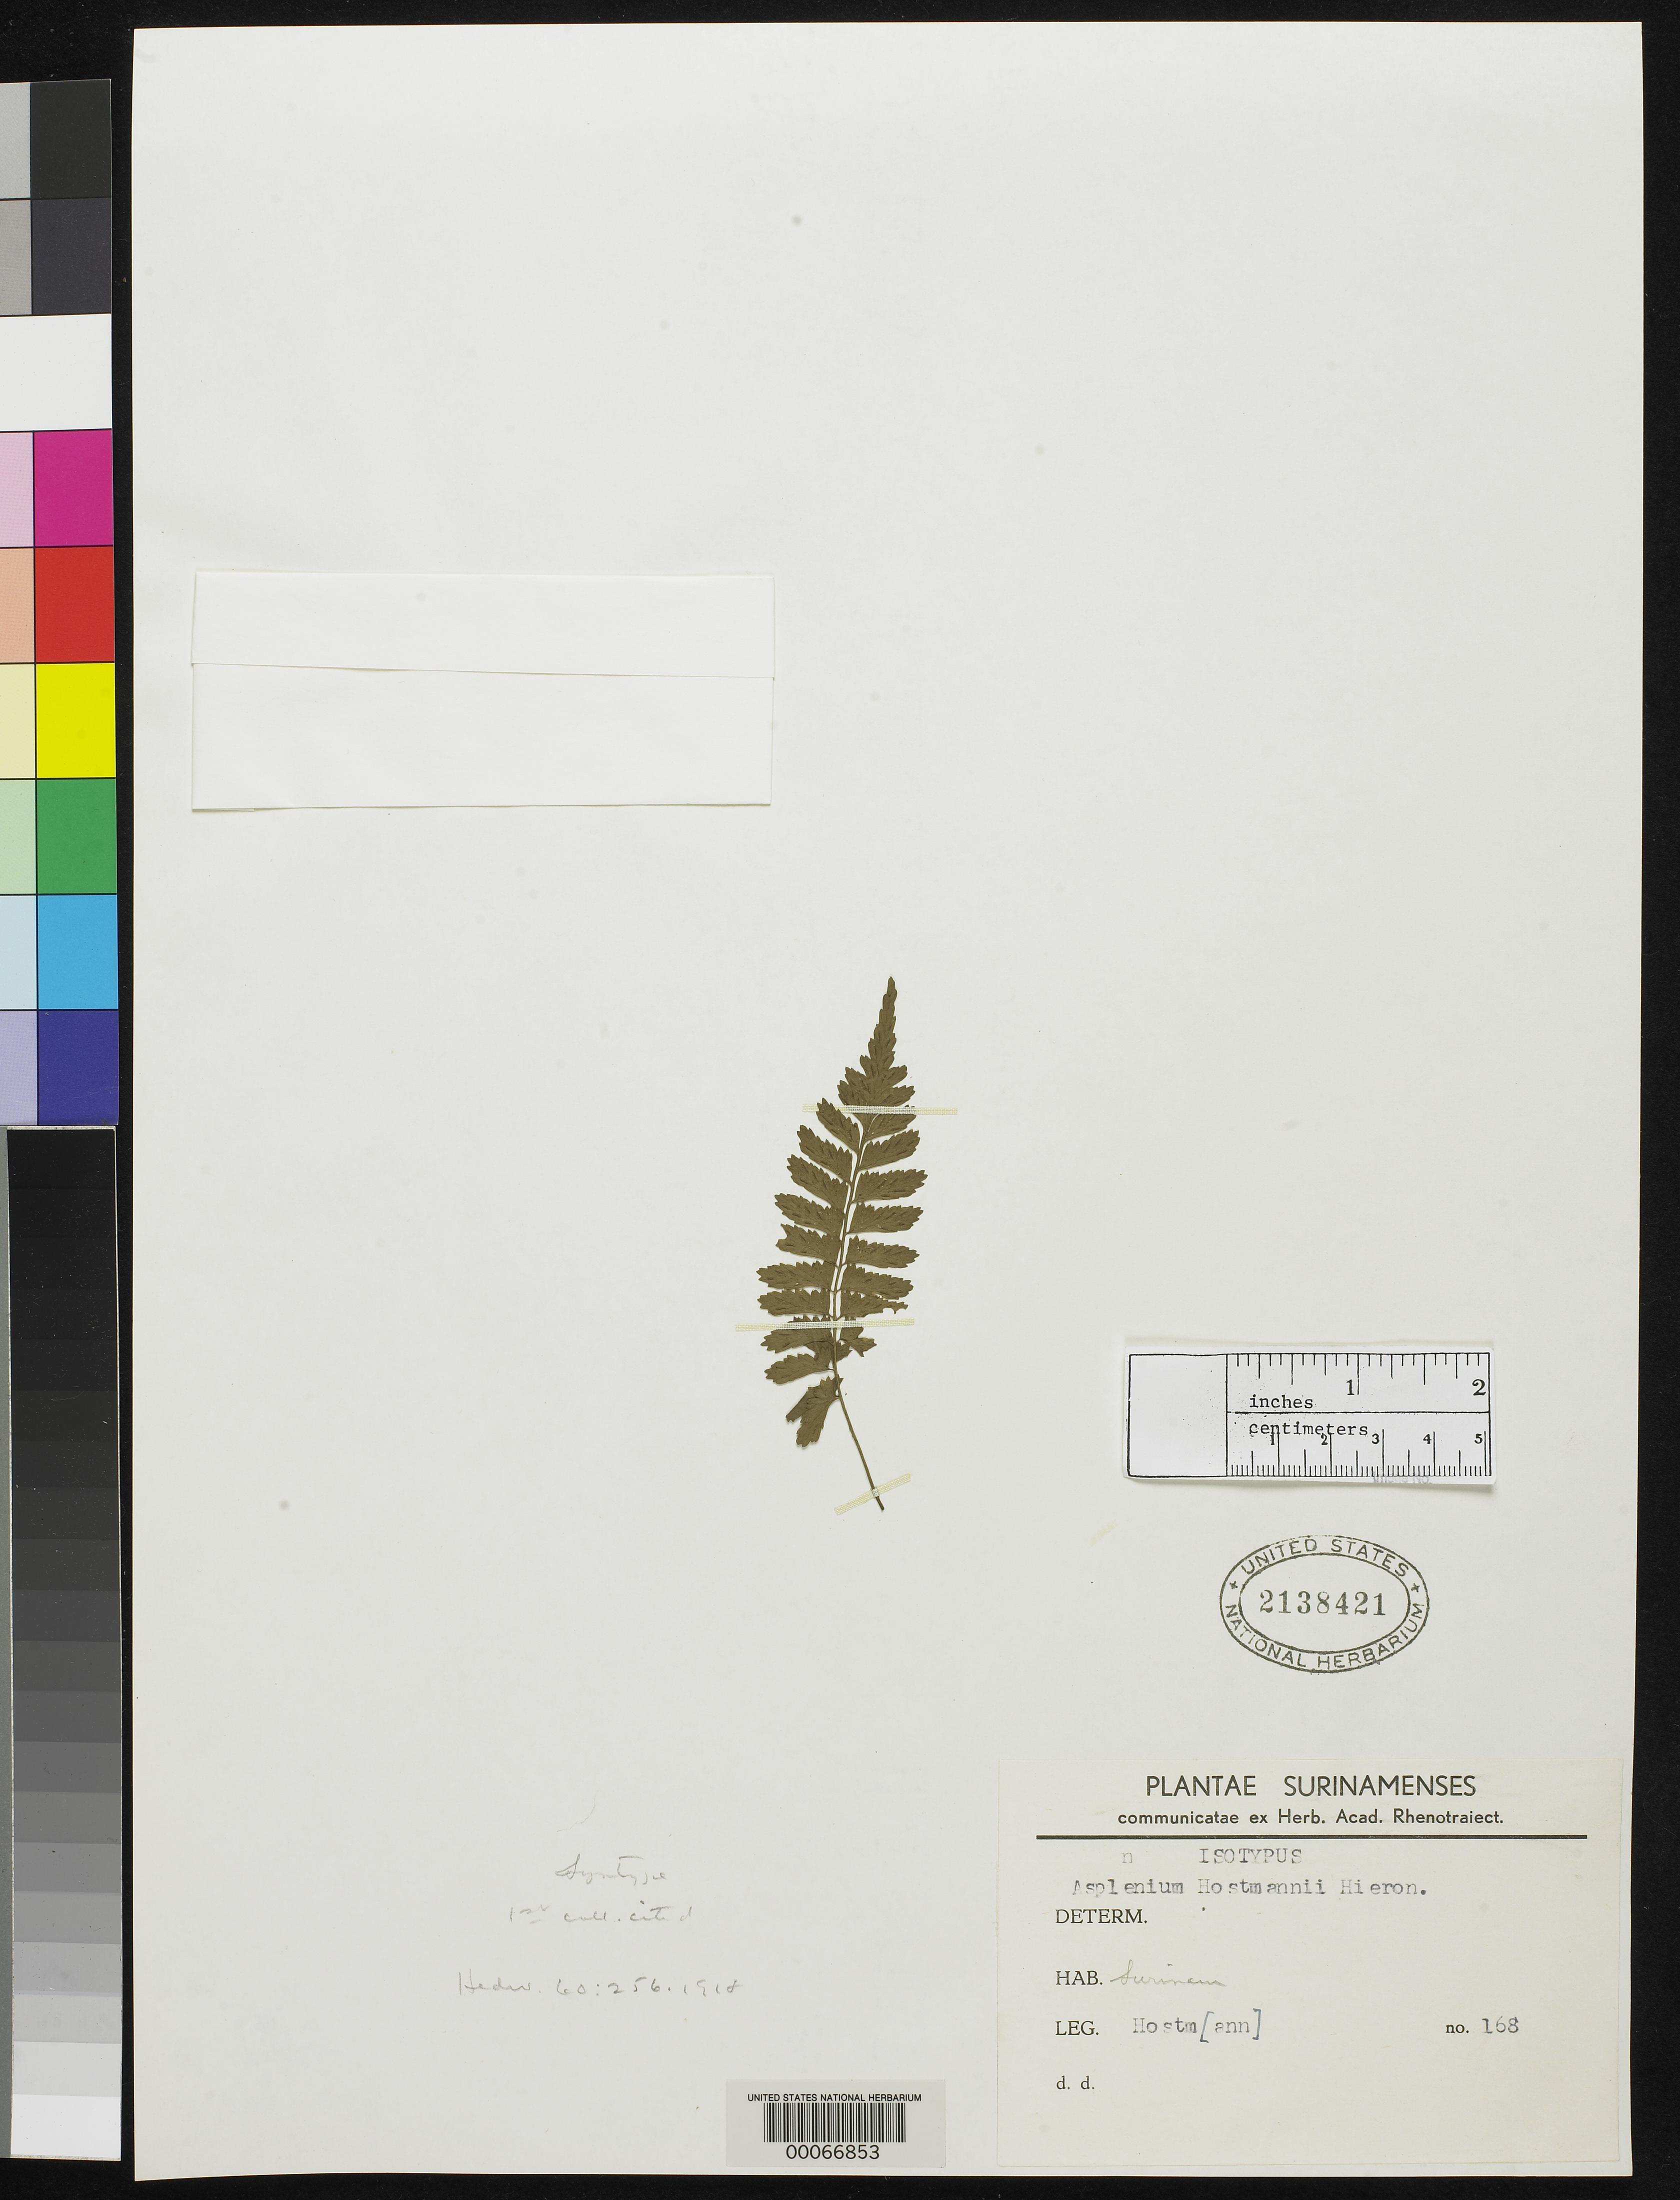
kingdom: Plantae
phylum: Tracheophyta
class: Polypodiopsida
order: Polypodiales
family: Aspleniaceae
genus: Asplenium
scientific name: Asplenium hostmannii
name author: Hieron.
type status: Syntype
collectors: F. Hostmann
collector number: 168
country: Suriname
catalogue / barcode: US 2138421